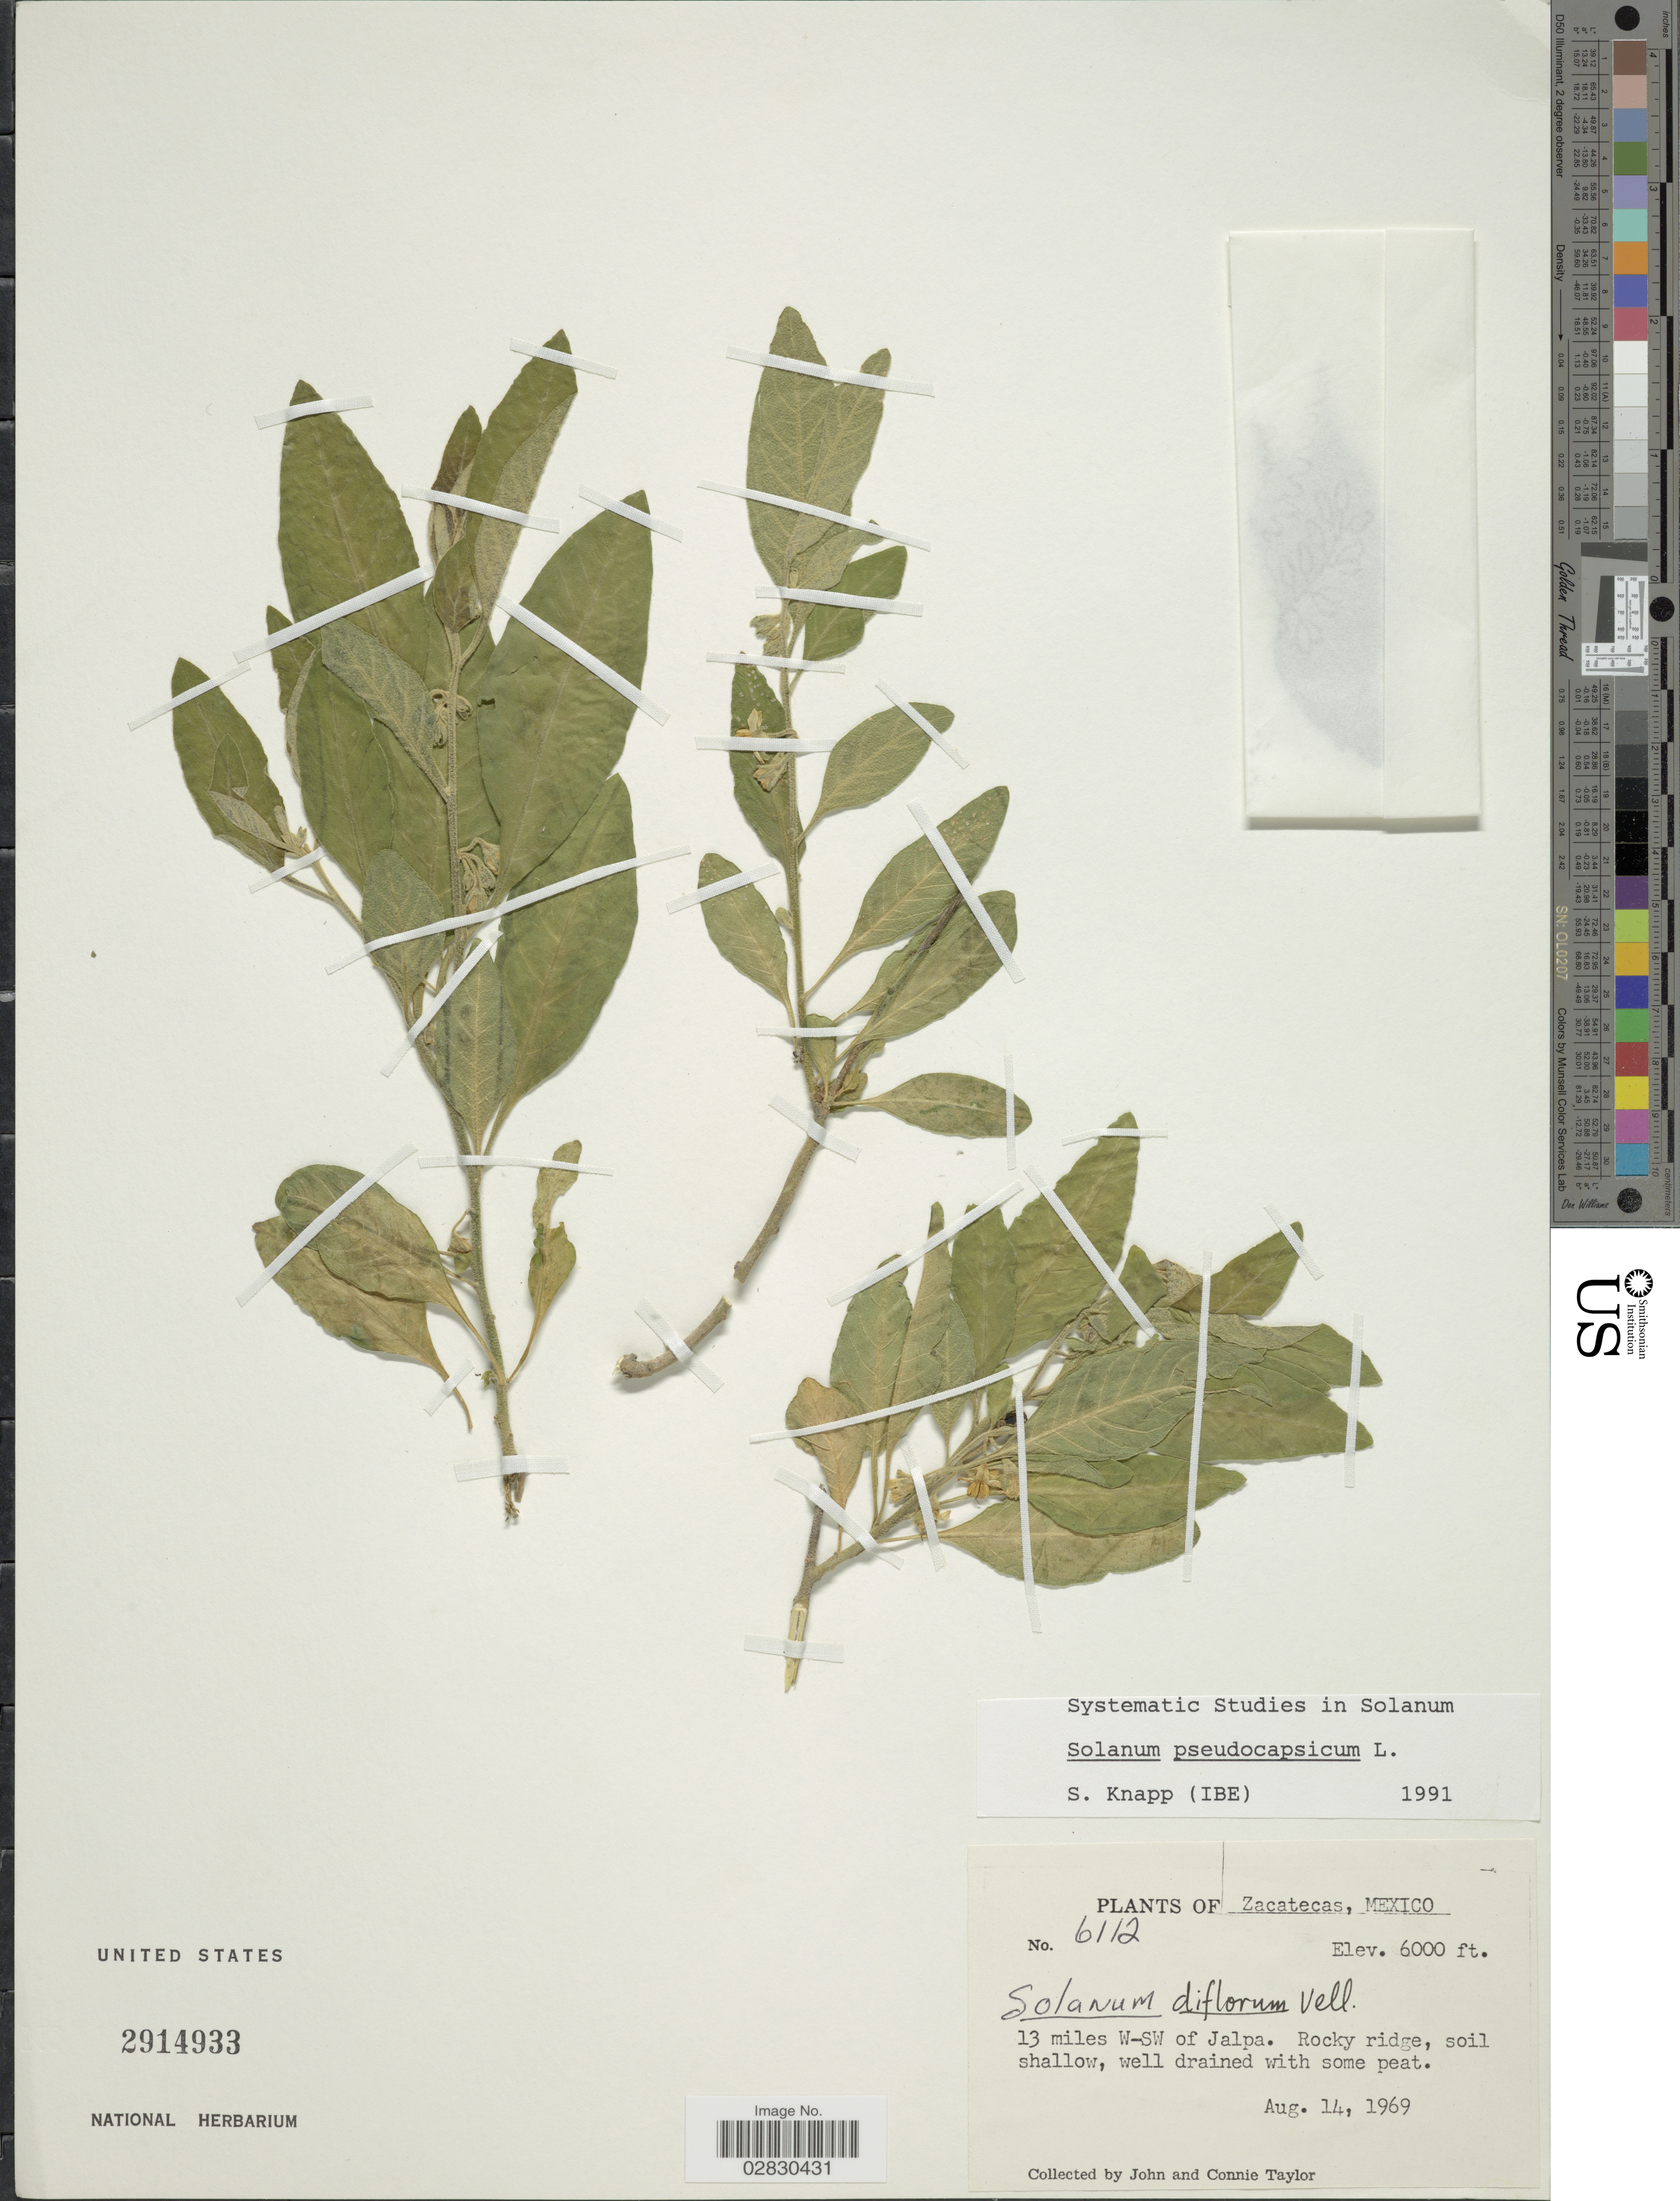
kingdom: Plantae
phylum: Tracheophyta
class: Magnoliopsida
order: Solanales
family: Solanaceae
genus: Solanum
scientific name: Solanum pseudocapsicum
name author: L.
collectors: J. Taylor & C. Taylor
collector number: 6112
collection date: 1969-08-14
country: Mexico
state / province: Zacatecas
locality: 13 miles W-SW of Jalpa.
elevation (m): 1829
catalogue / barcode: US 2914933